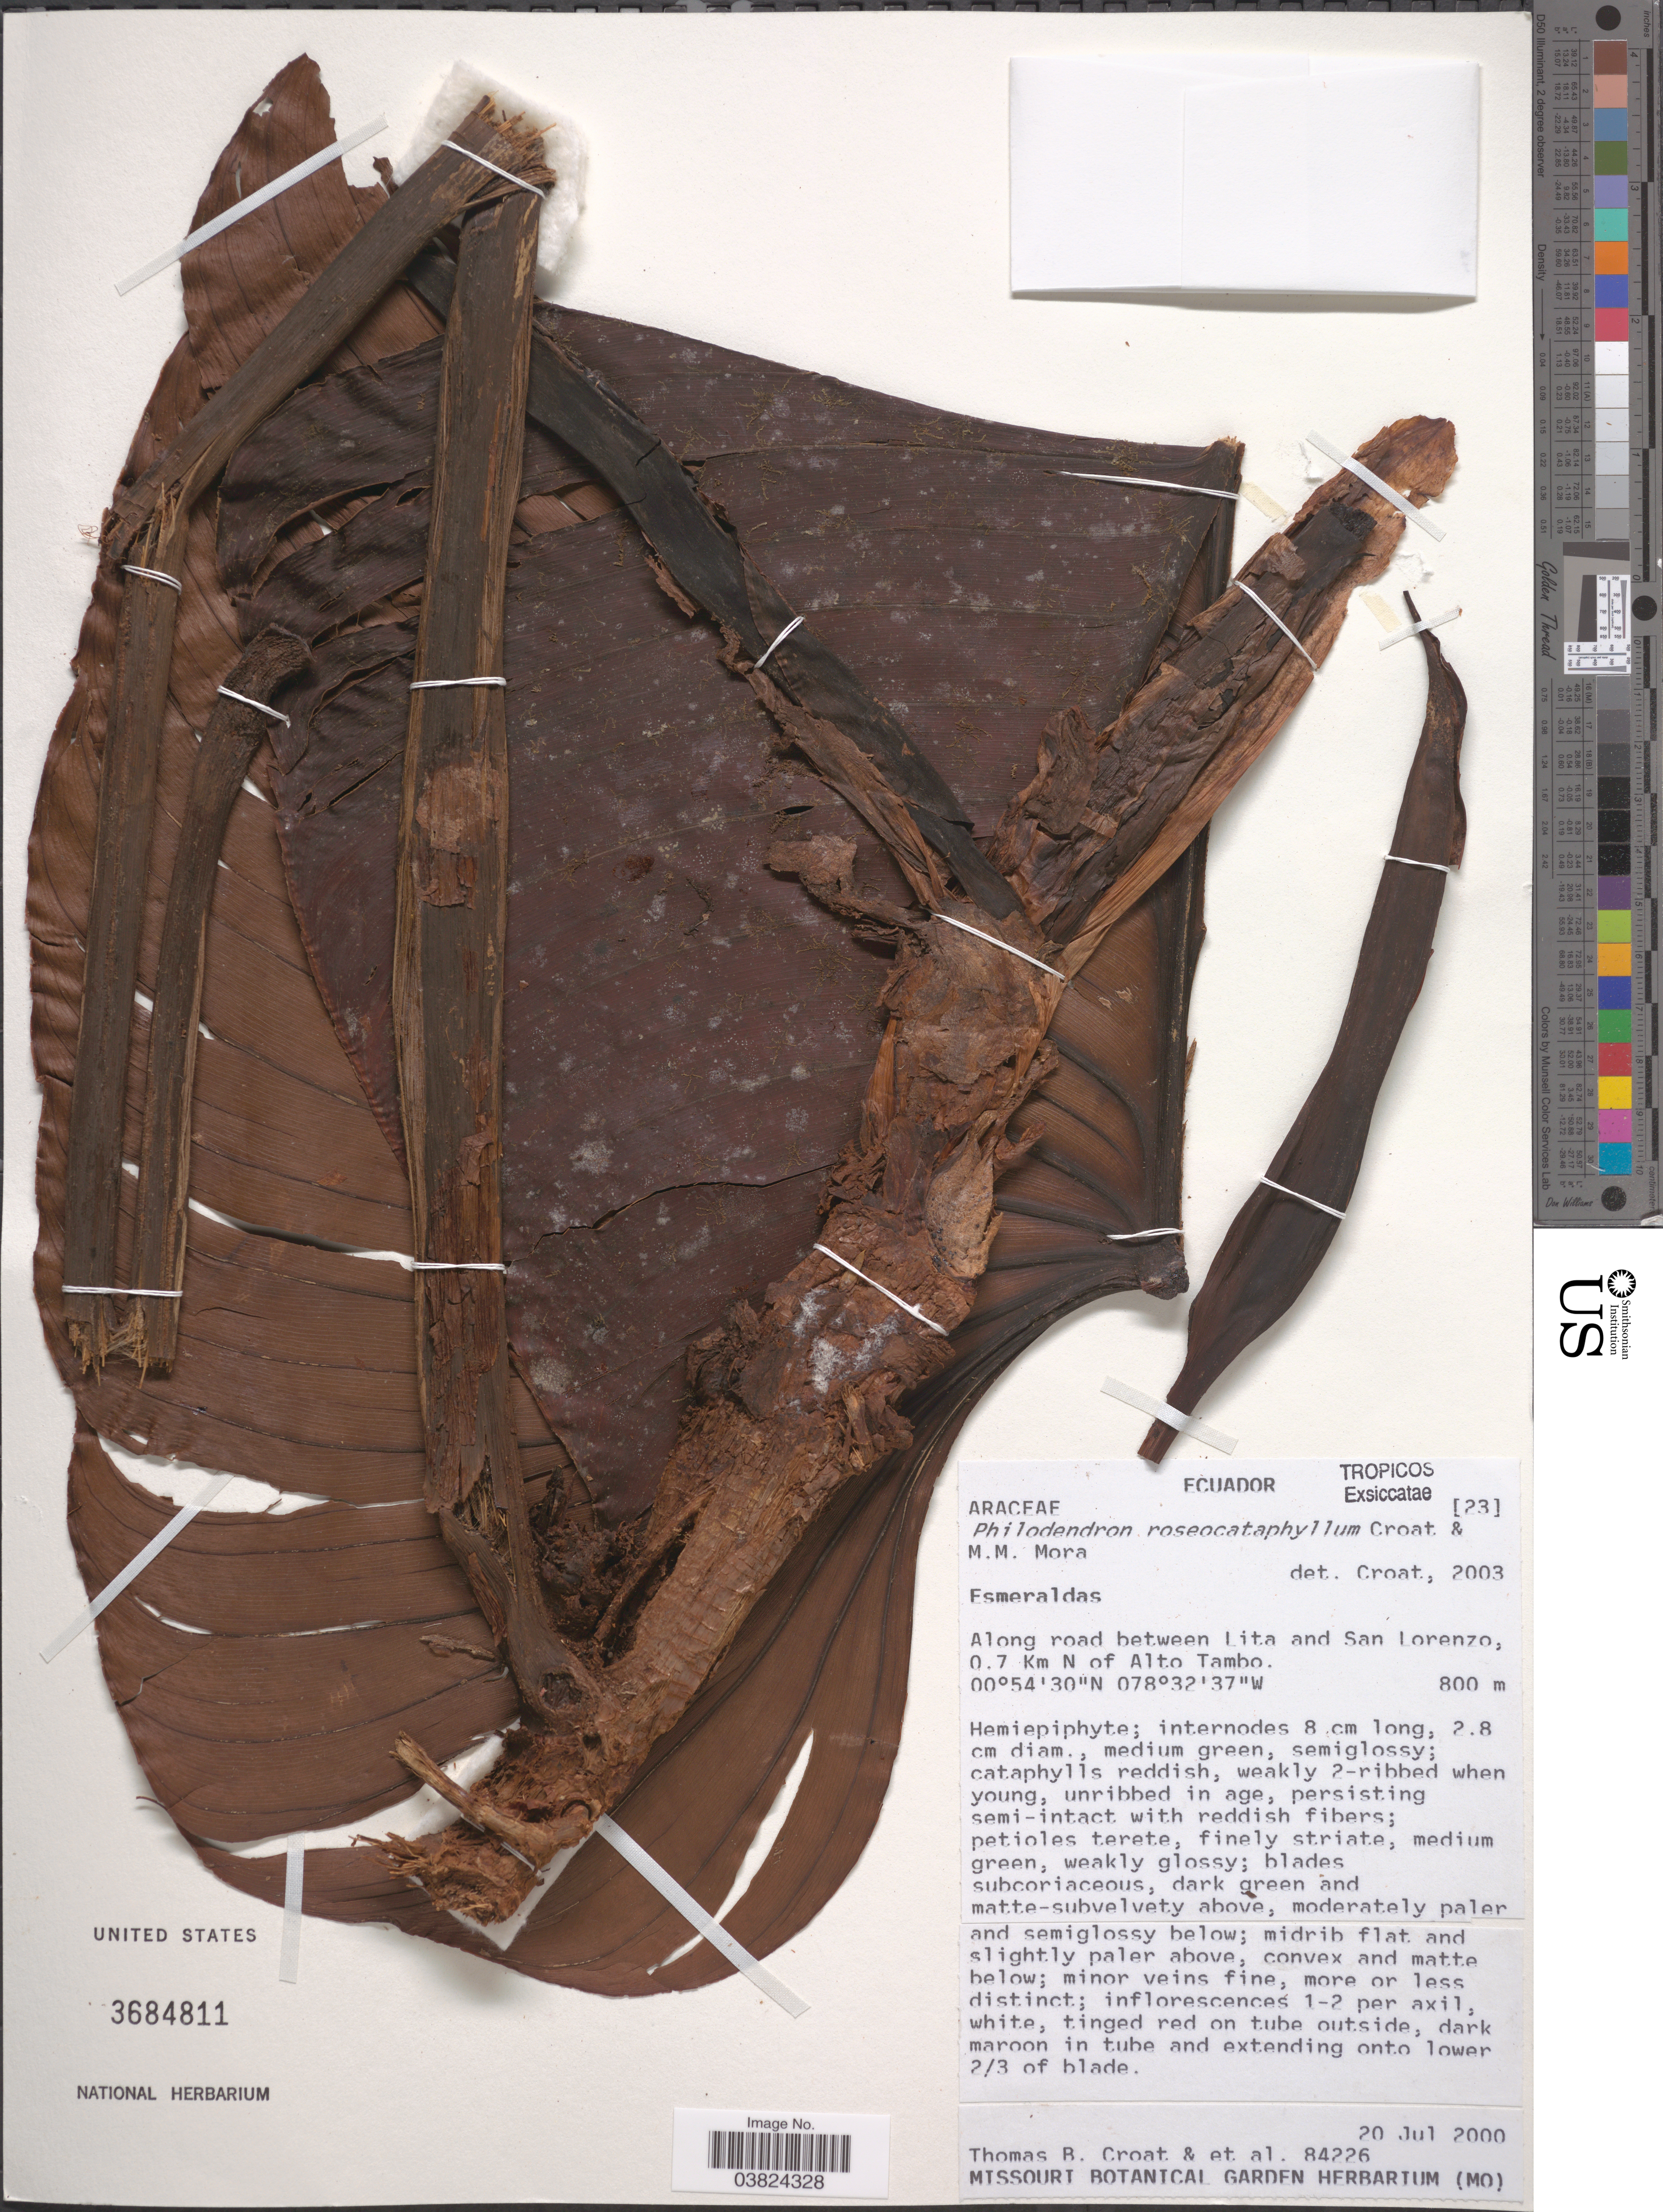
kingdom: Plantae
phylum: Tracheophyta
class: Liliopsida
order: Alismatales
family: Araceae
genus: Philodendron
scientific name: Philodendron roseocataphyllum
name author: Croat & M.M. Mora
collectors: T. B. Croat & et al.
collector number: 84226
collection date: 2000-07-20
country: Ecuador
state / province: Esmeraldas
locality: Along road between Lita and San Lorenzo, 0.7 Km N of Alto Tambo.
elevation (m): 800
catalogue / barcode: US 3684811